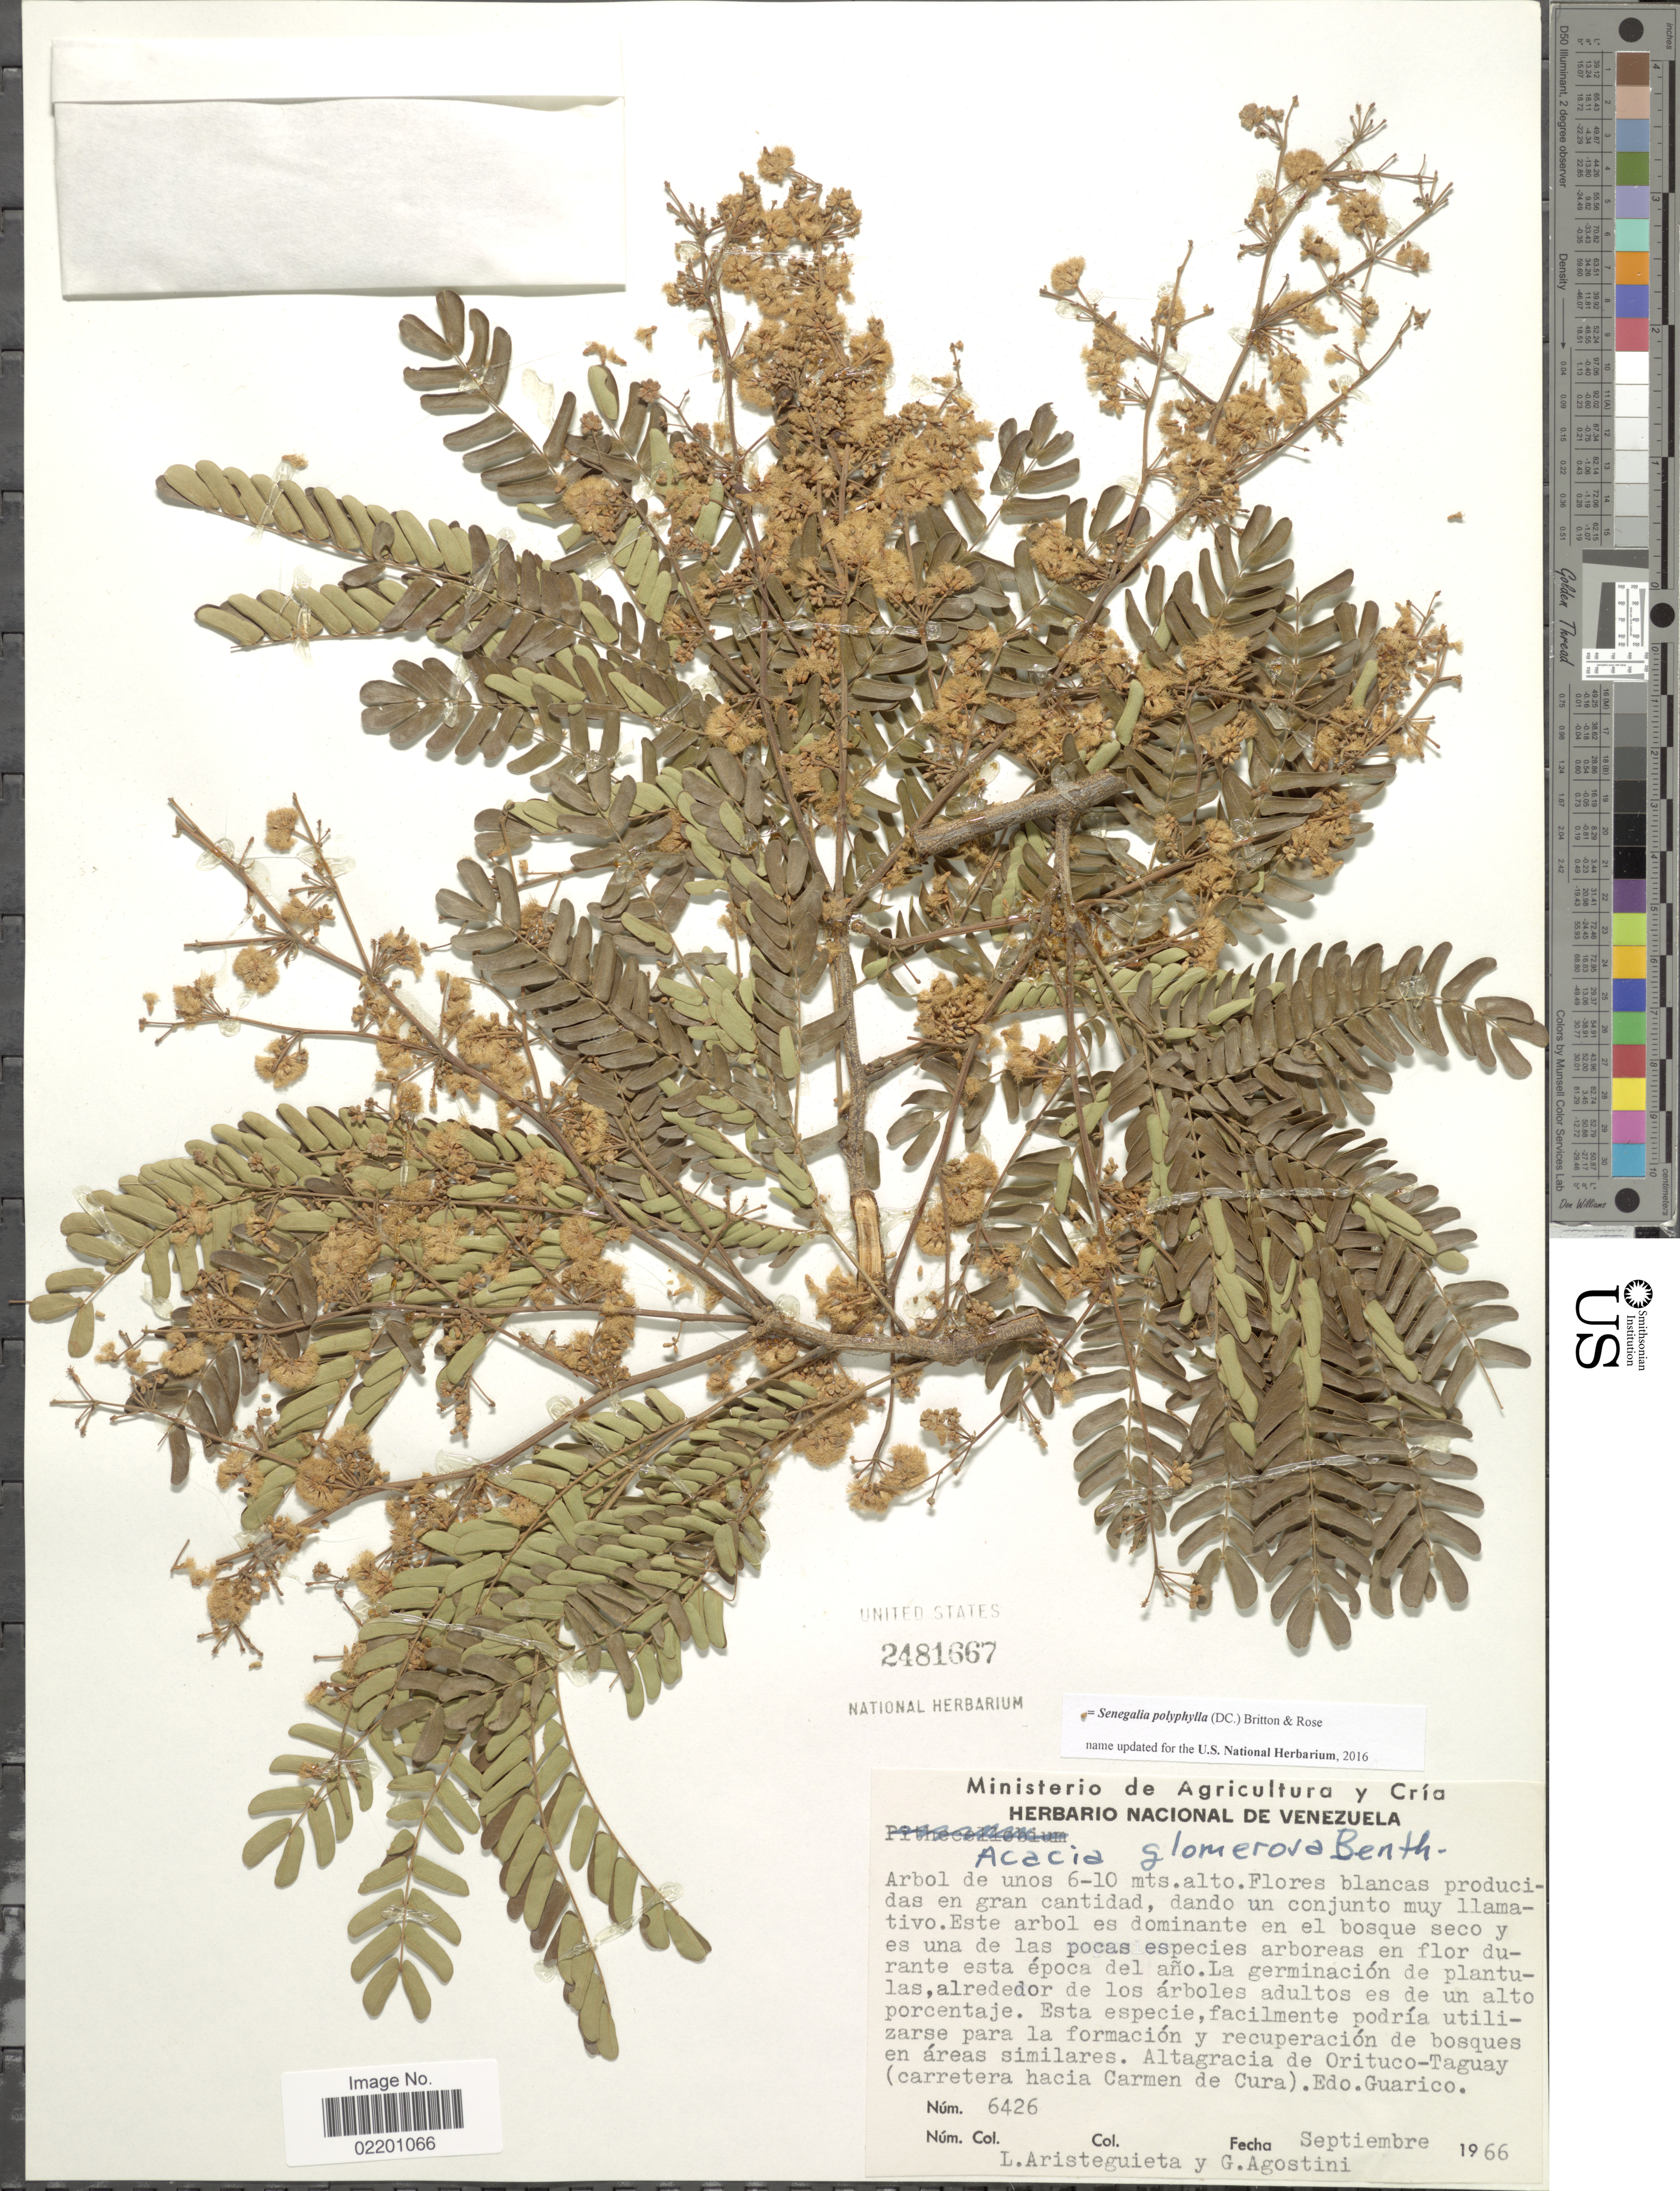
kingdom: Plantae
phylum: Tracheophyta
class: Magnoliopsida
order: Fabales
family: Fabaceae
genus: Senegalia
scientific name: Senegalia polyphylla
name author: (DC.) Britton & Rose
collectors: L. Aristeguieta & G. Agostini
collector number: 6426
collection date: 1966-09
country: Venezuela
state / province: Guárico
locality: Altagracia de Orituco - Taguay ( carretera hacia Carmen de Cura). Edo. Guarico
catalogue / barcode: US 2481667